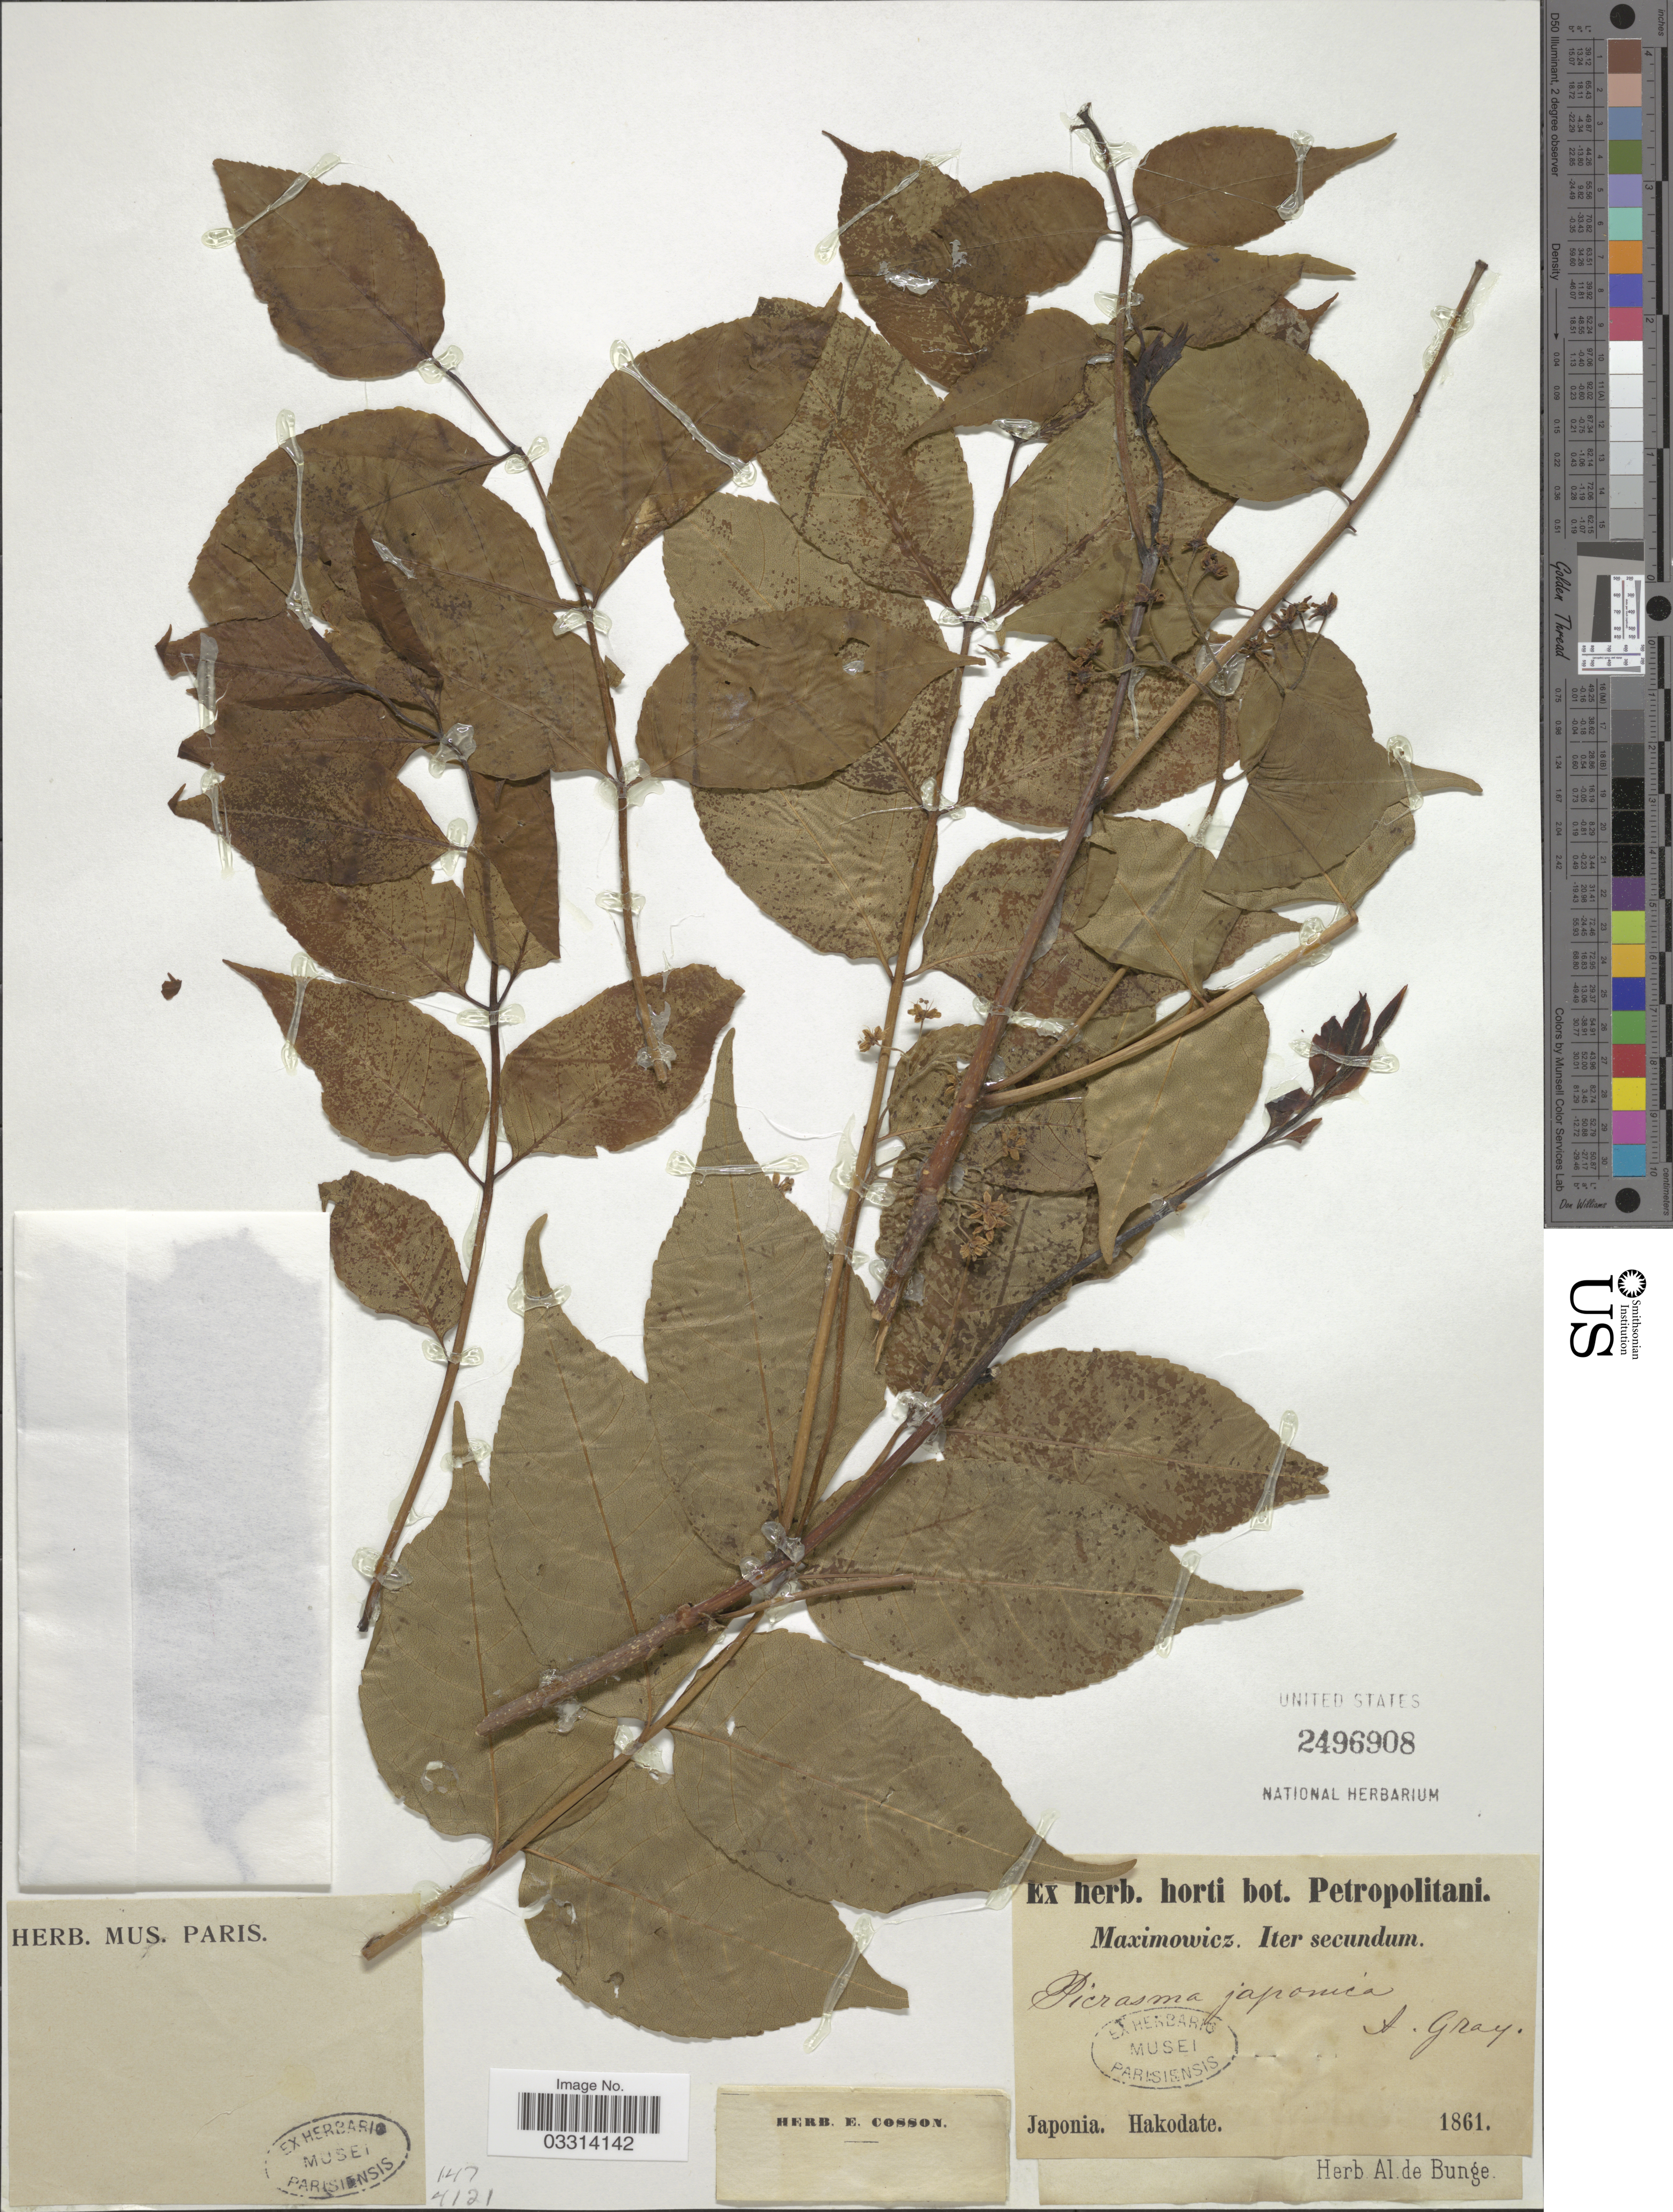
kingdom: Plantae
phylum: Tracheophyta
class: Magnoliopsida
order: Sapindales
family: Simaroubaceae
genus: Picrasma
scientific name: Picrasma japonica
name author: A. Gray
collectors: -. Maximowicz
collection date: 1861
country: Japan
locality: Japonia. Hakodate.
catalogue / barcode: US 2496908